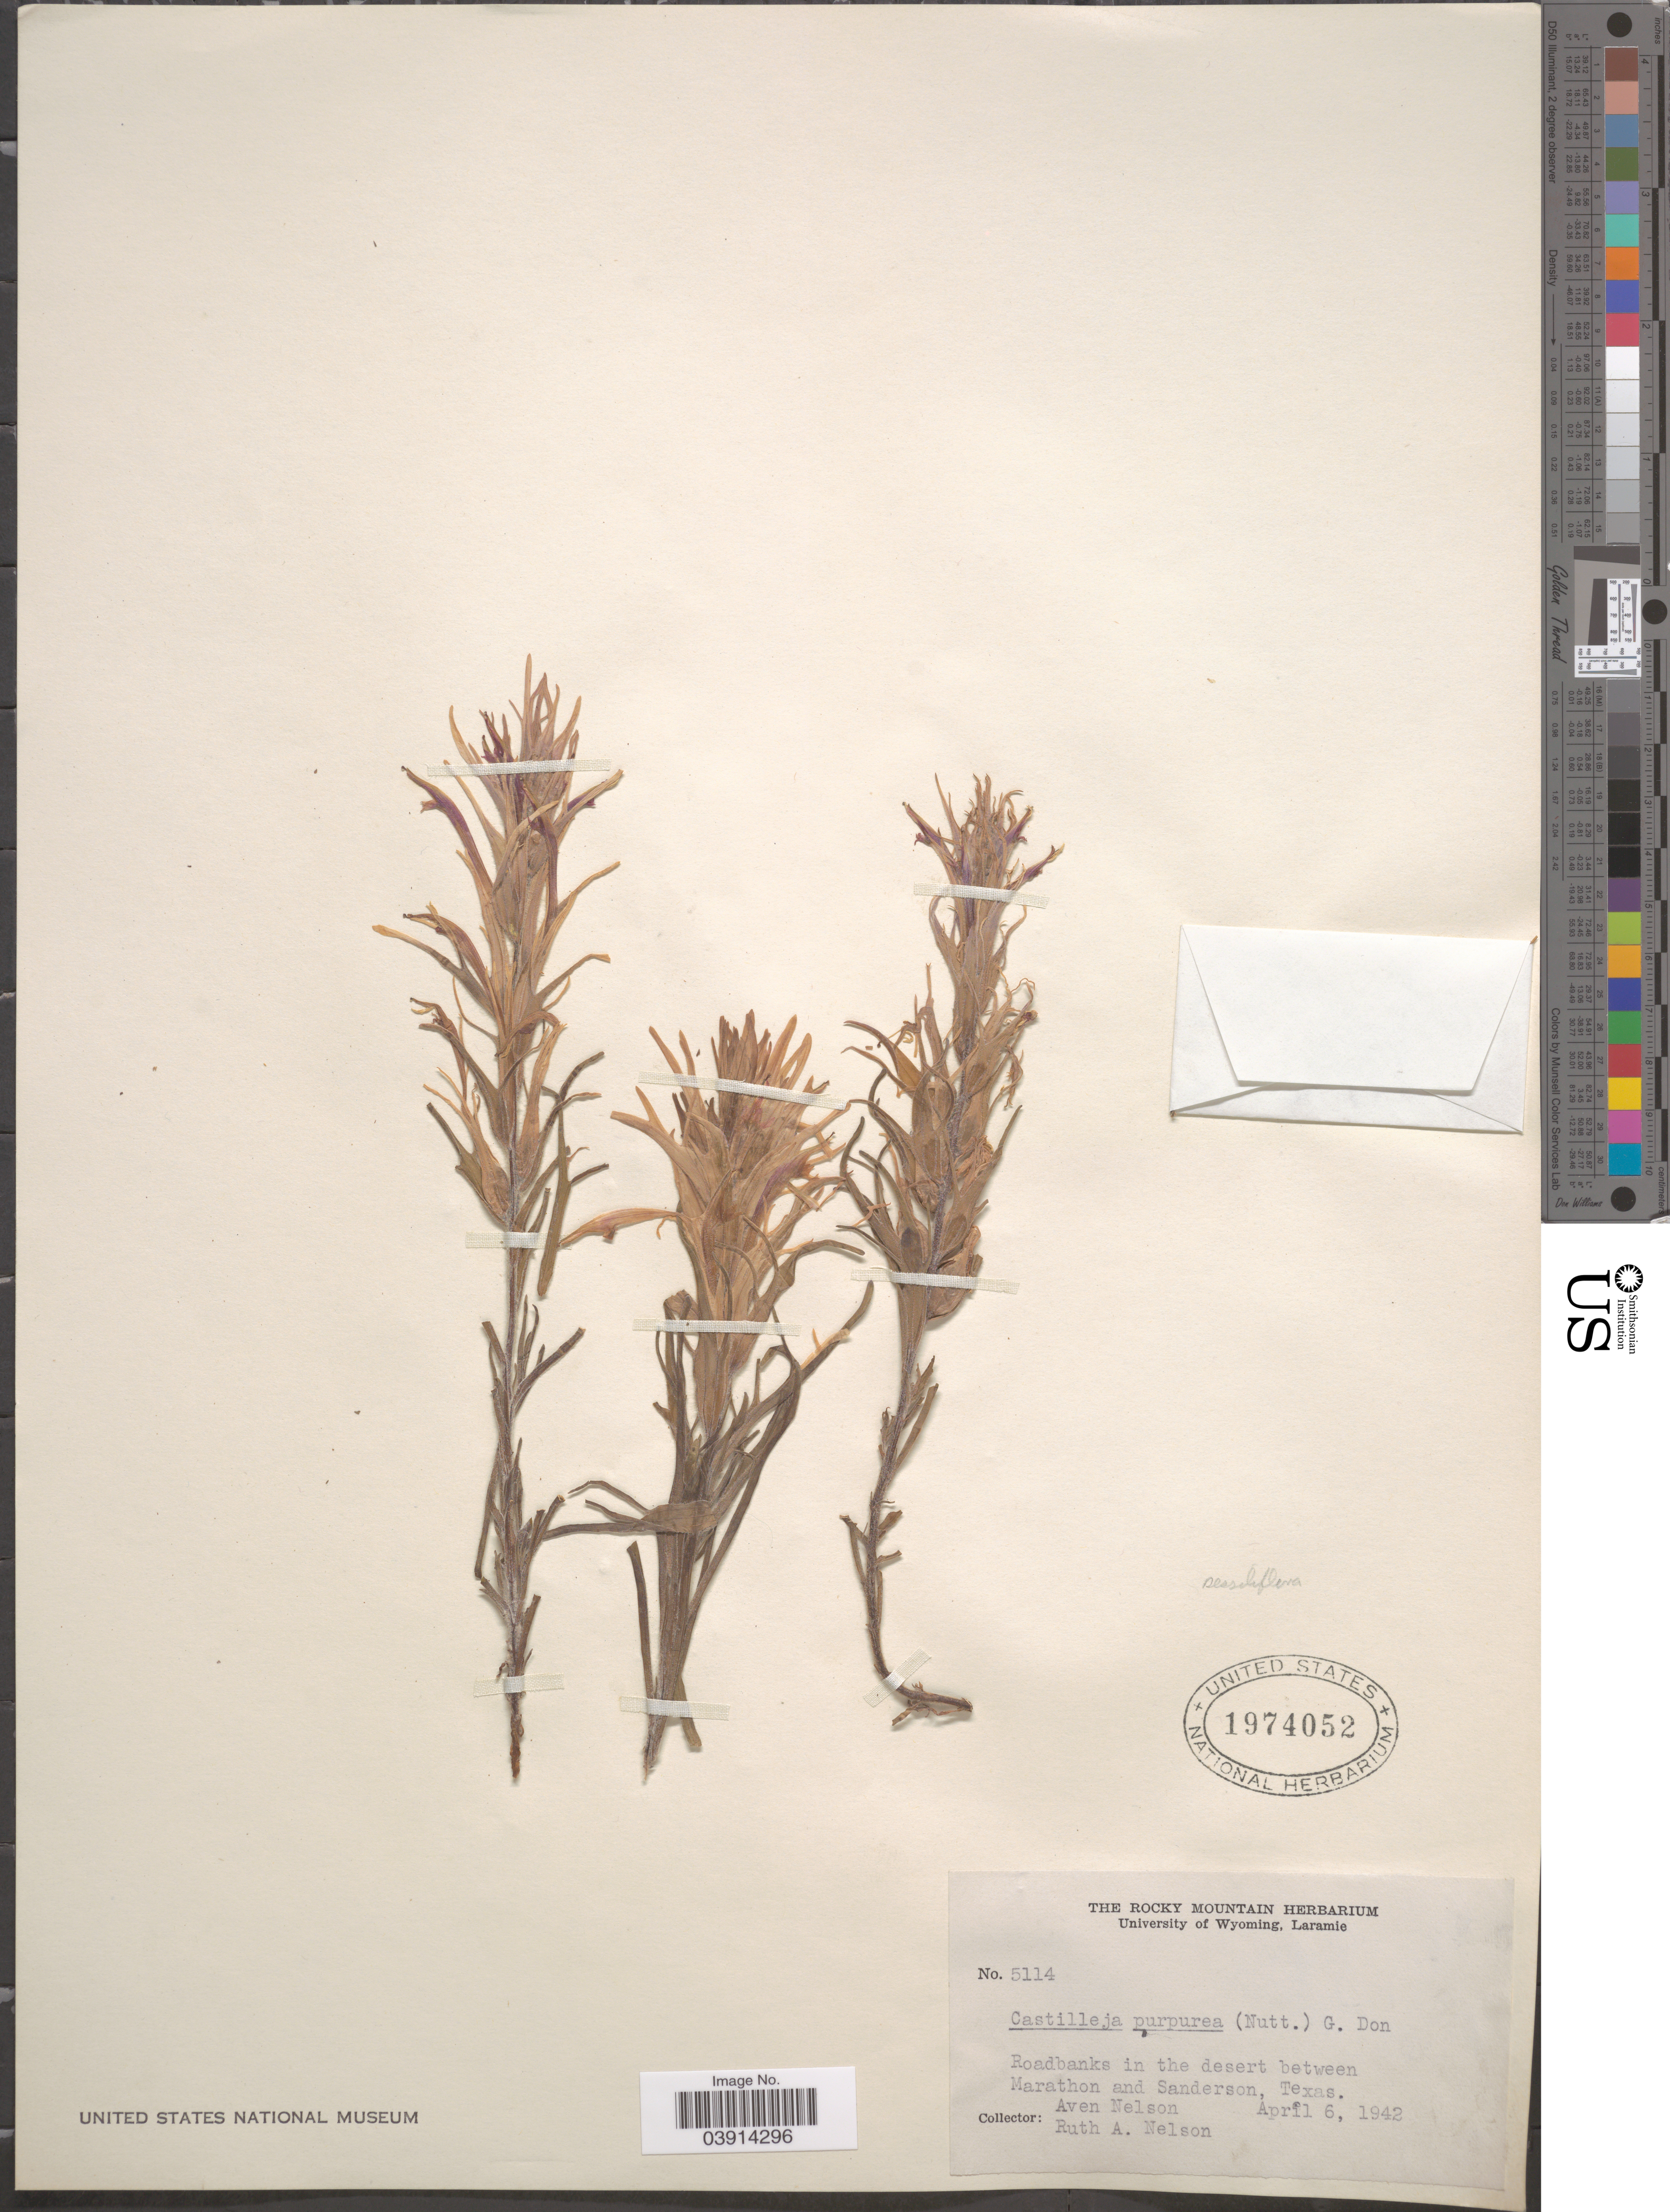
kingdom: Plantae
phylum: Tracheophyta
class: Magnoliopsida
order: Lamiales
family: Orobanchaceae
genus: Castilleja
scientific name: Castilleja sessiliflora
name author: Pursh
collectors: A. Nelson & R. A. Nelson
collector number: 5114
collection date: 1942-04-06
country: United States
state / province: Texas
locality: Roadbanks in the desert between Marathon and Sanderson.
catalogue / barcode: US 1974052